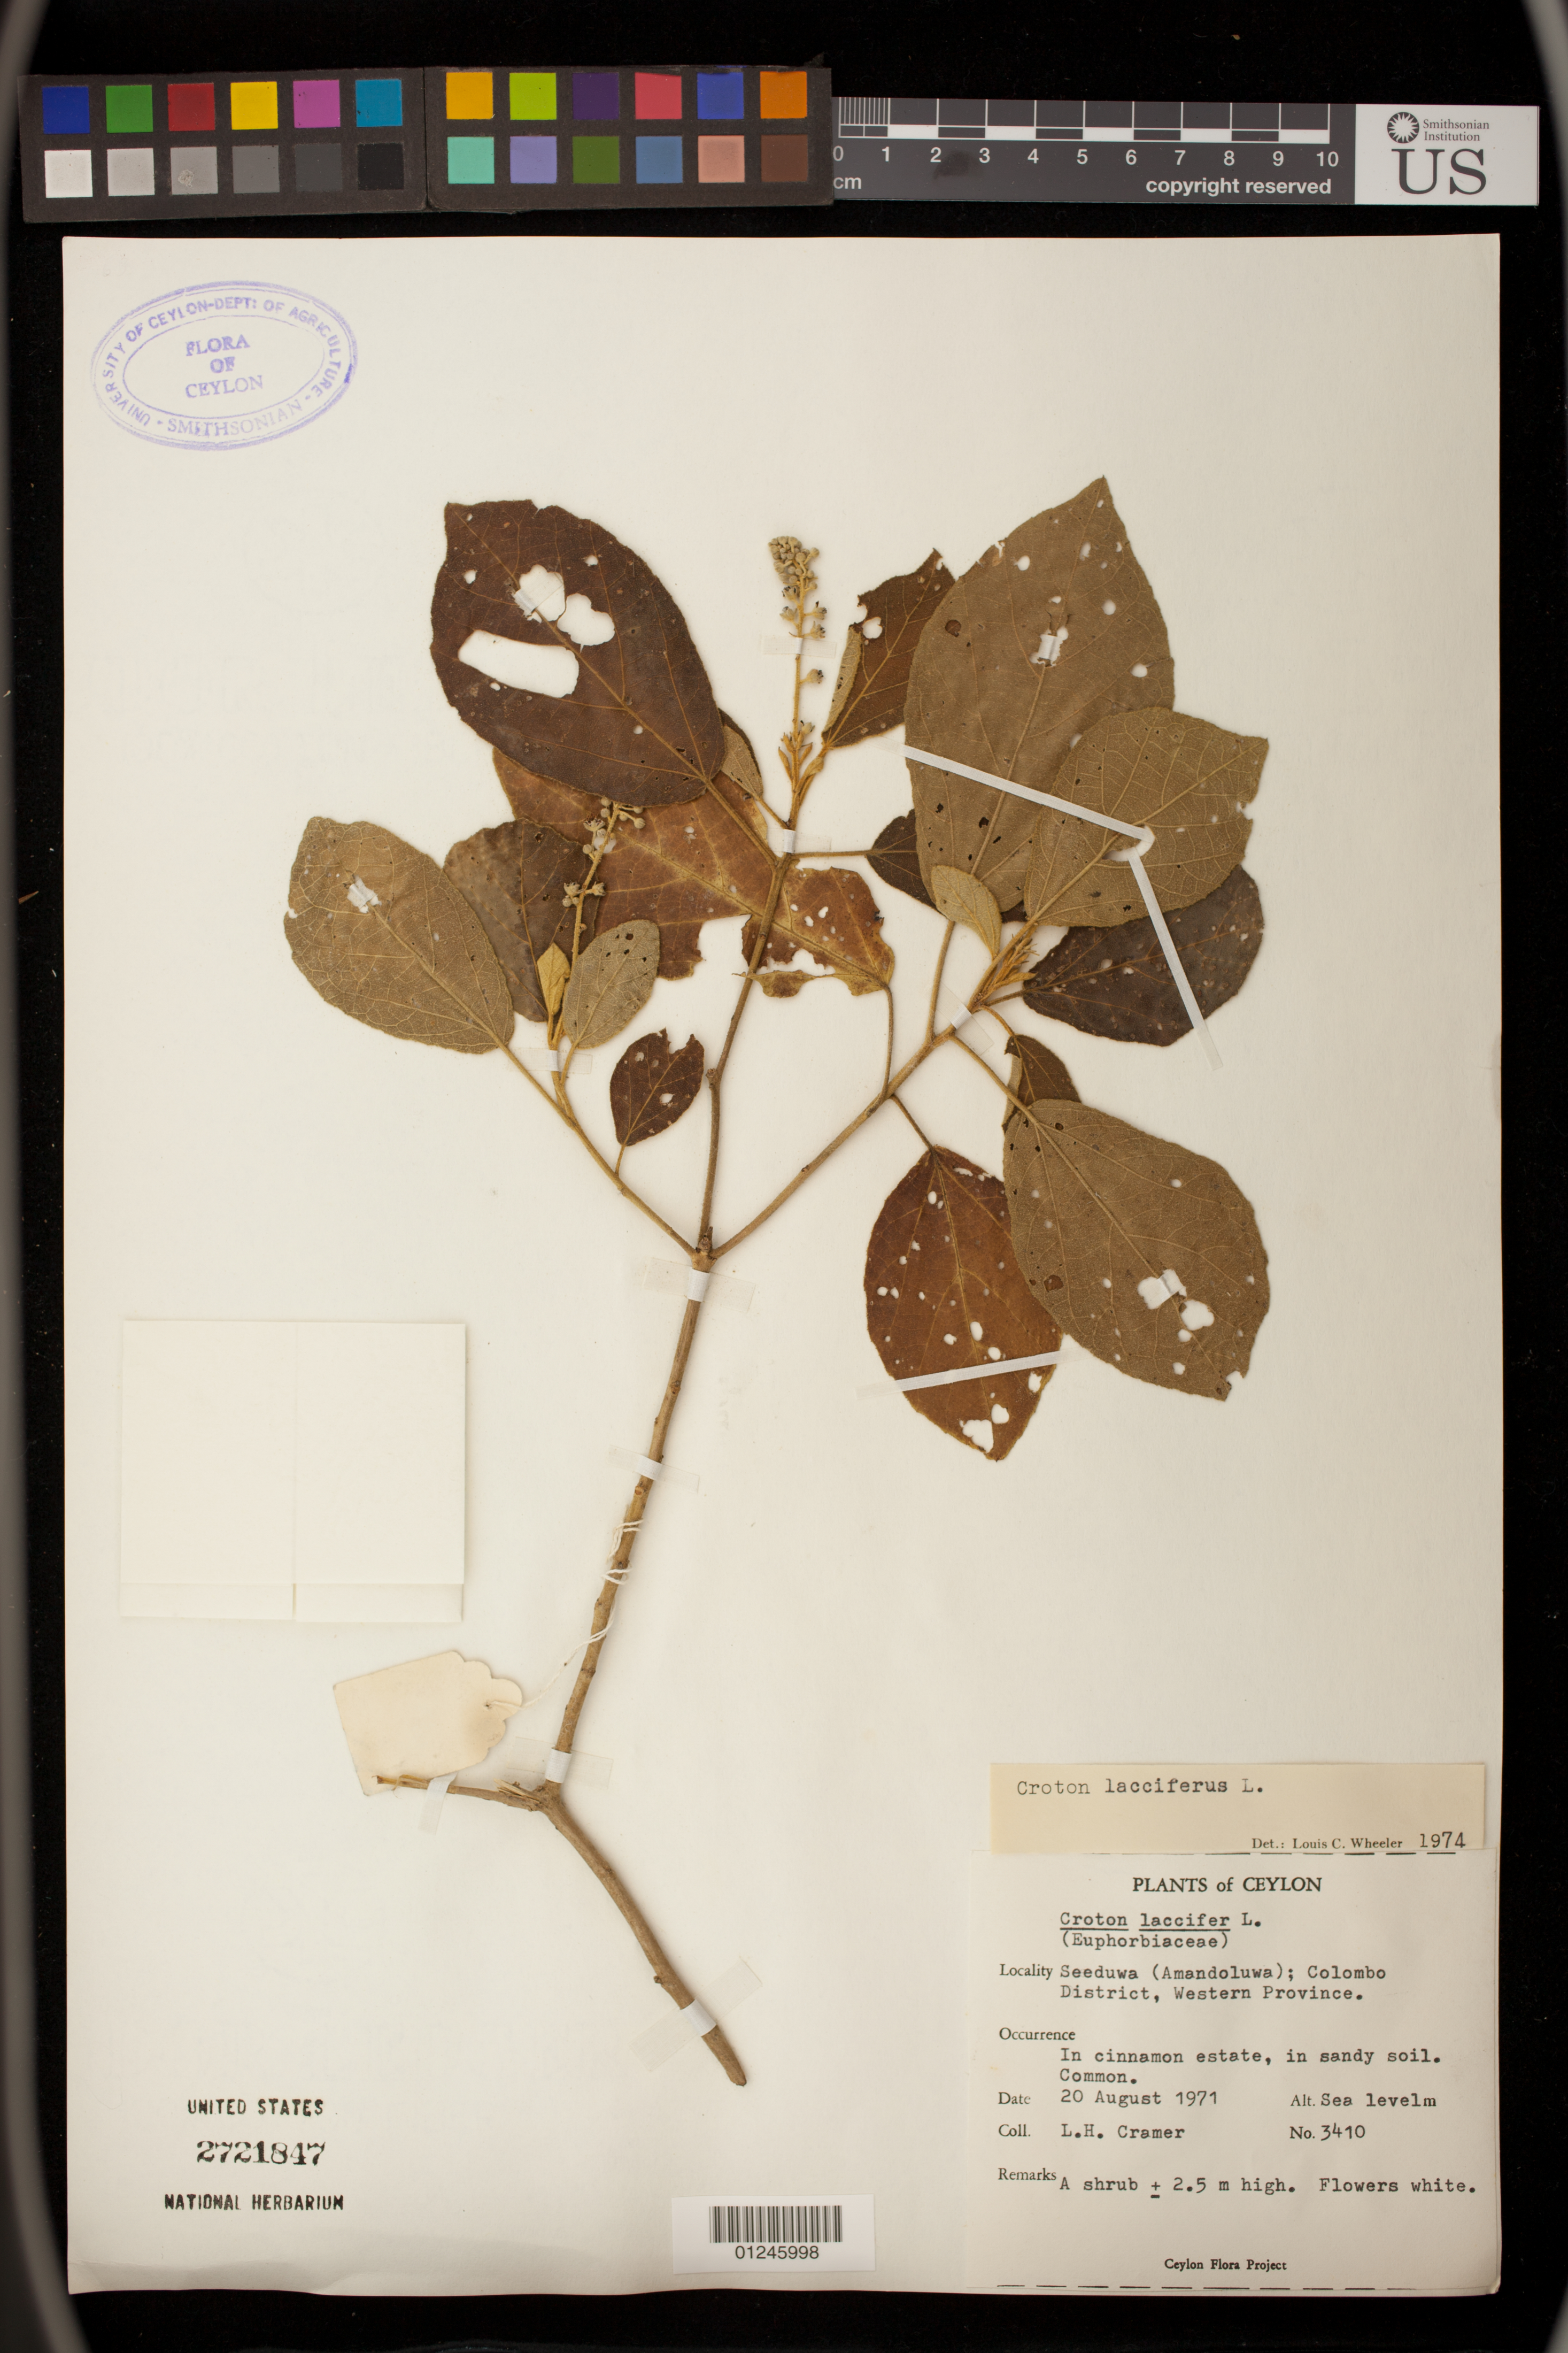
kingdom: Plantae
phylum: Tracheophyta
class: Magnoliopsida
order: Malpighiales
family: Euphorbiaceae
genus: Croton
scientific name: Croton lacciferus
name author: Blanco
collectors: L. H. Cramer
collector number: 3410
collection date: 1971-08-20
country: Sri Lanka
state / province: Western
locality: In cinnamon estate.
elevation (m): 0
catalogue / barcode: US 2721847